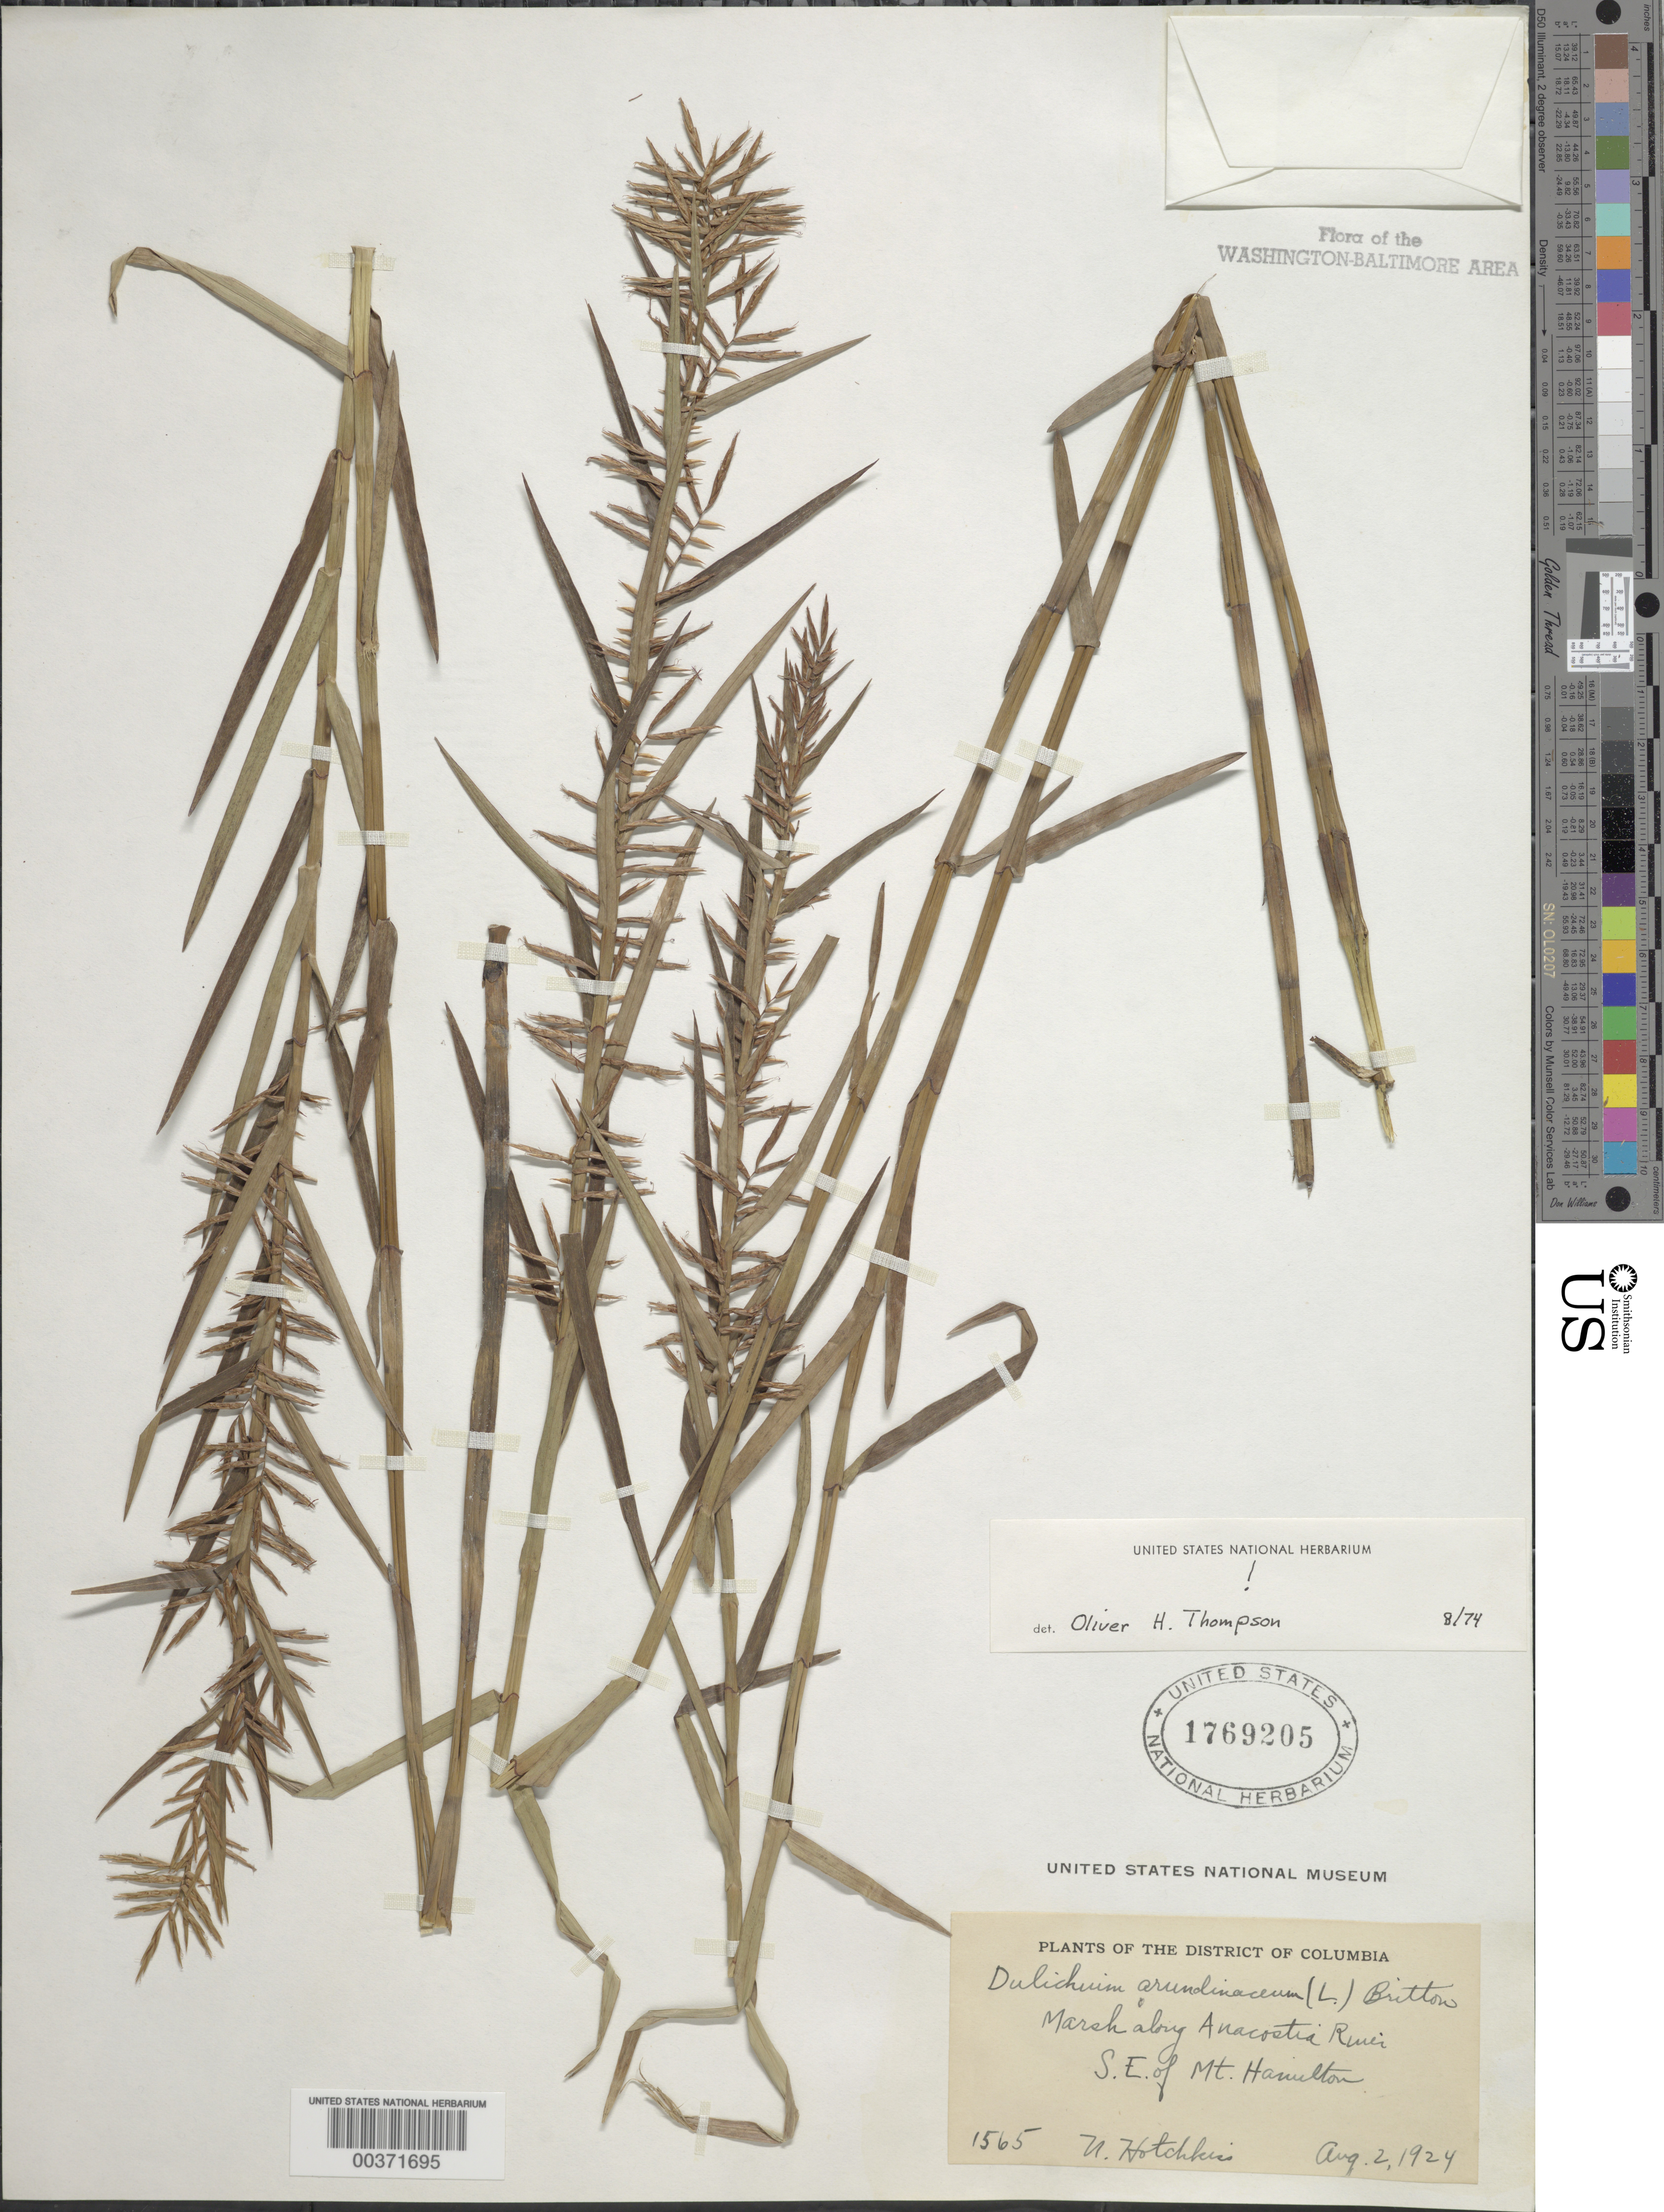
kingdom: Plantae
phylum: Tracheophyta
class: Liliopsida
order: Poales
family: Cyperaceae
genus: Dulichium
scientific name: Dulichium arundinaceum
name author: (L.) Britton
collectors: N. Hotchkiss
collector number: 1565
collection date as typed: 02 Aug 1924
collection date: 1924-08-02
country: United States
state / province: District of Columbia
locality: Anacostia River, southeast of Mount Hamilton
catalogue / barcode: US 1769205